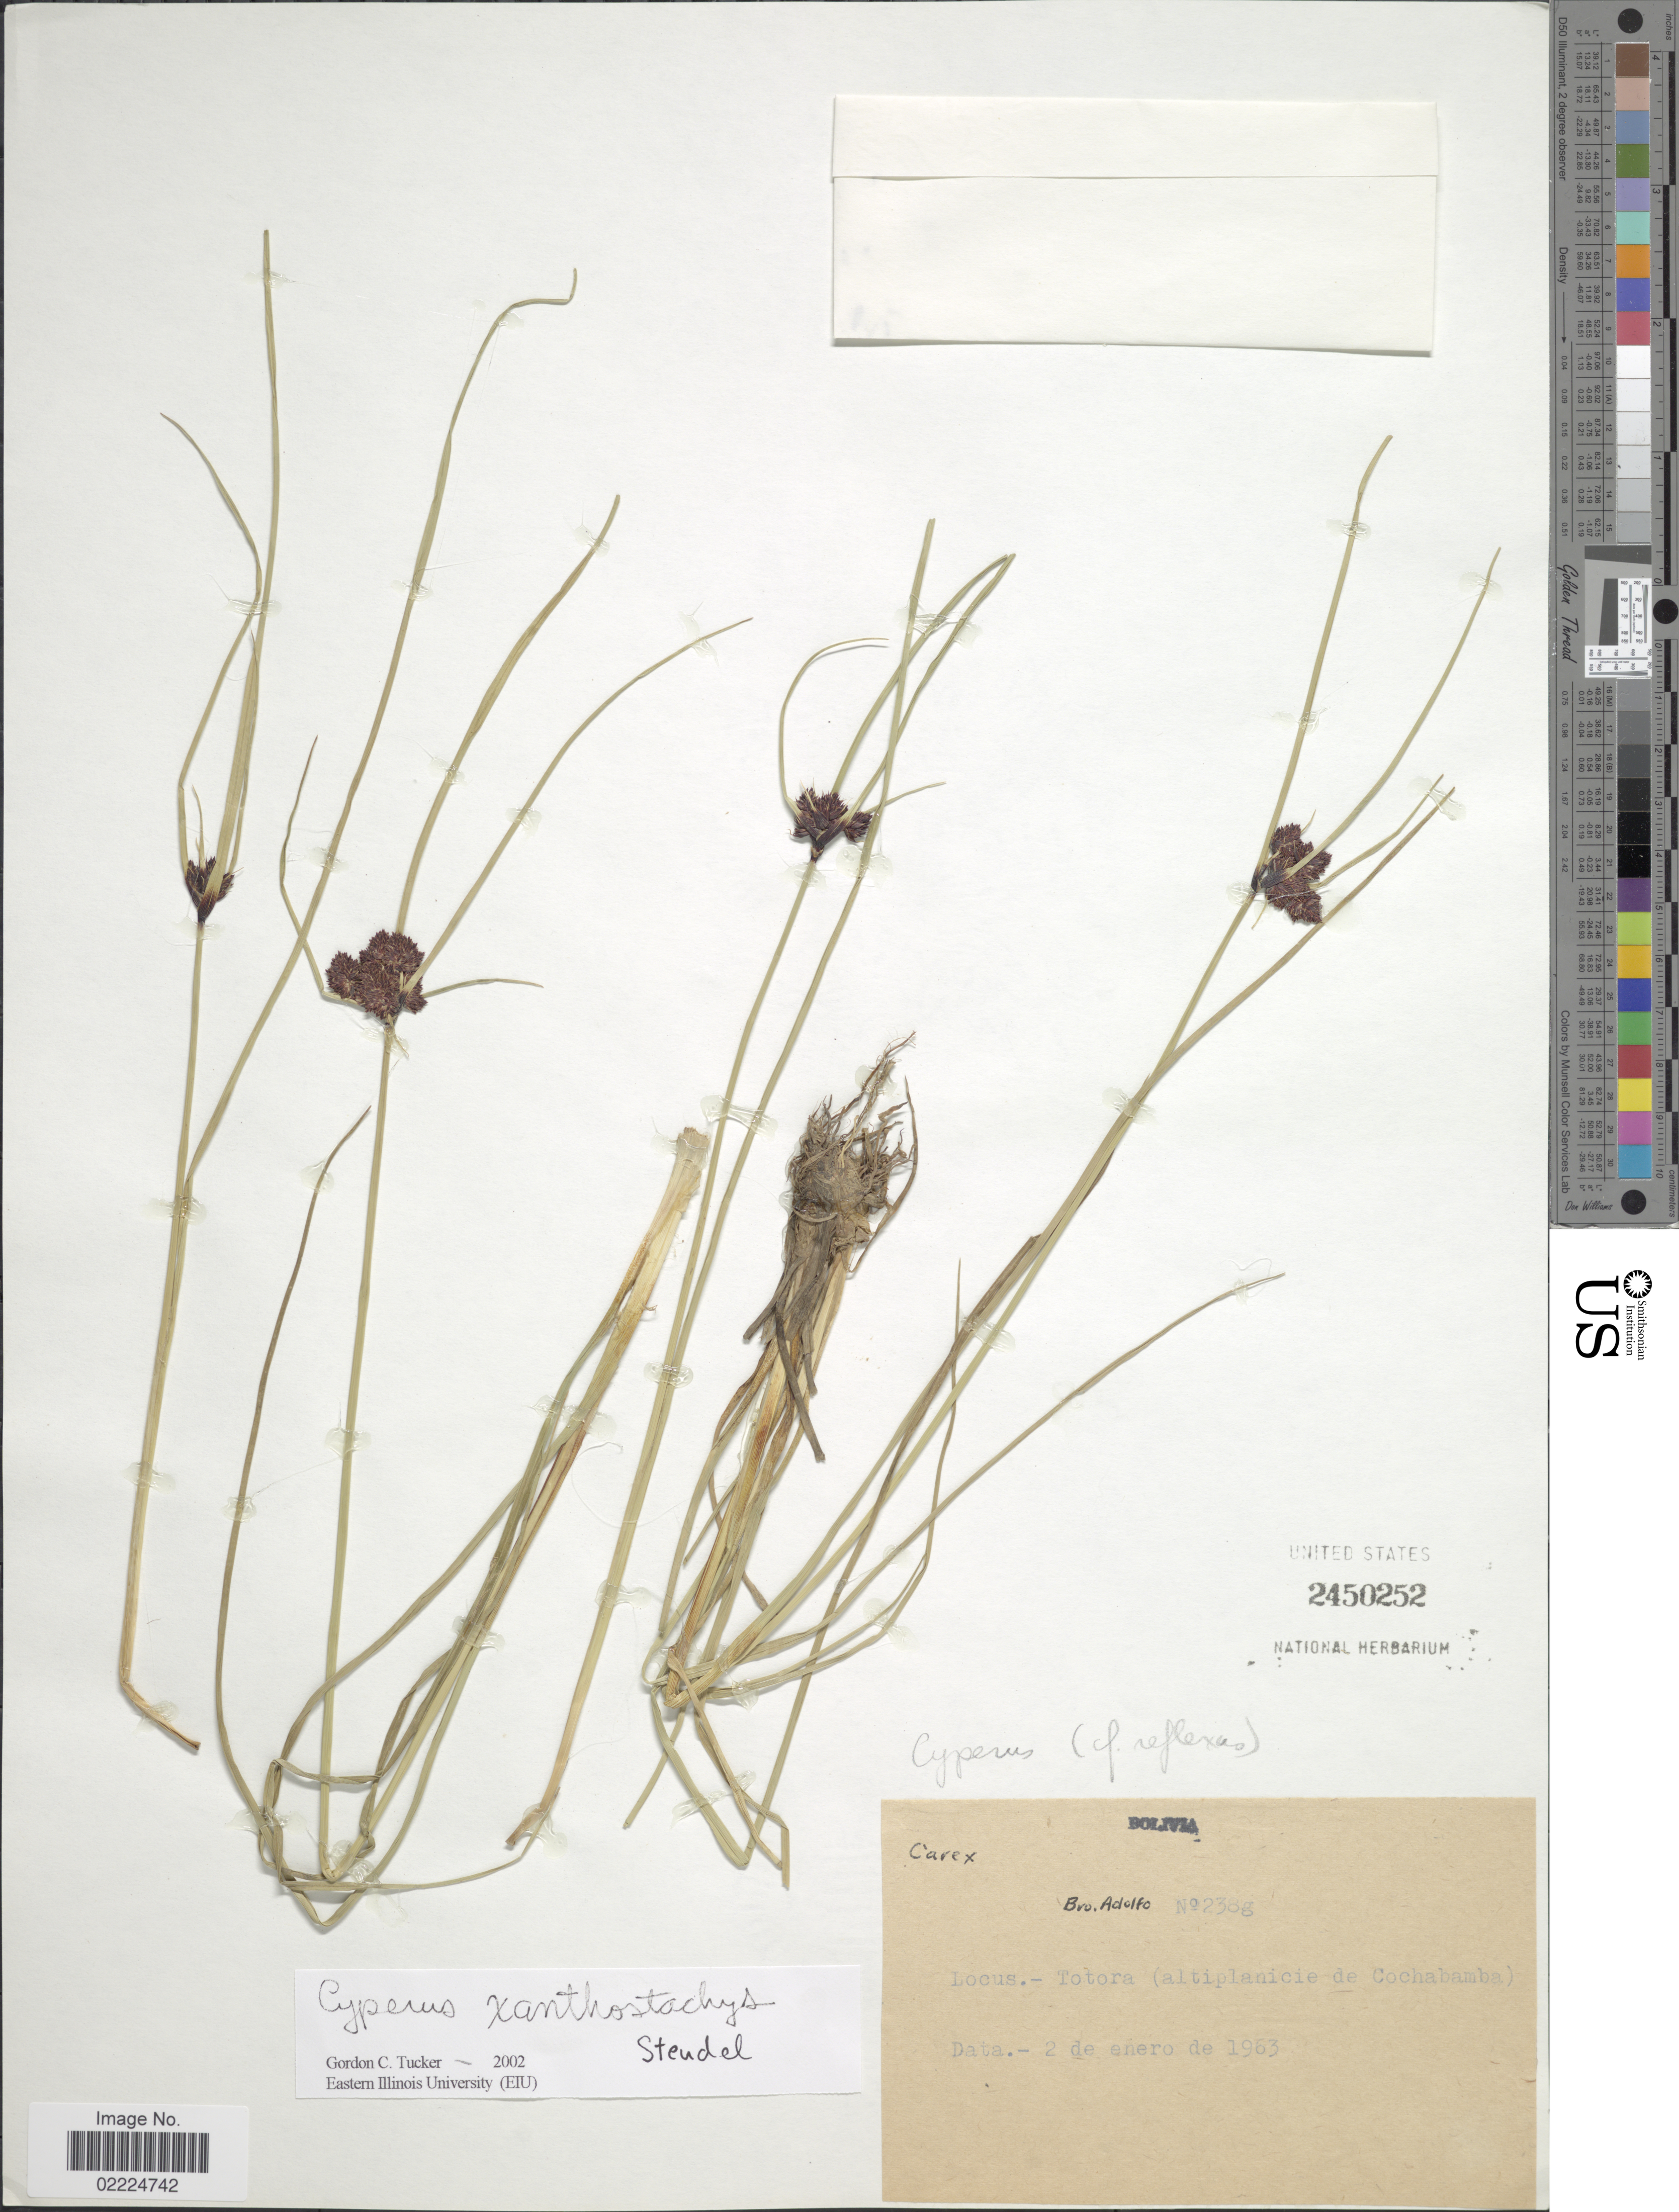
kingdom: Plantae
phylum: Tracheophyta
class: Liliopsida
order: Poales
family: Cyperaceae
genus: Cyperus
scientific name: Cyperus xanthostachyus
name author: Steud.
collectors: Bro. Adolfo M.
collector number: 238g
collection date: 1963-01-02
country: Bolivia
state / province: Cochabamba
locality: Bolivia. Locus: Totora (altiplanicie de Cochabamba)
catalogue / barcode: US 2450252